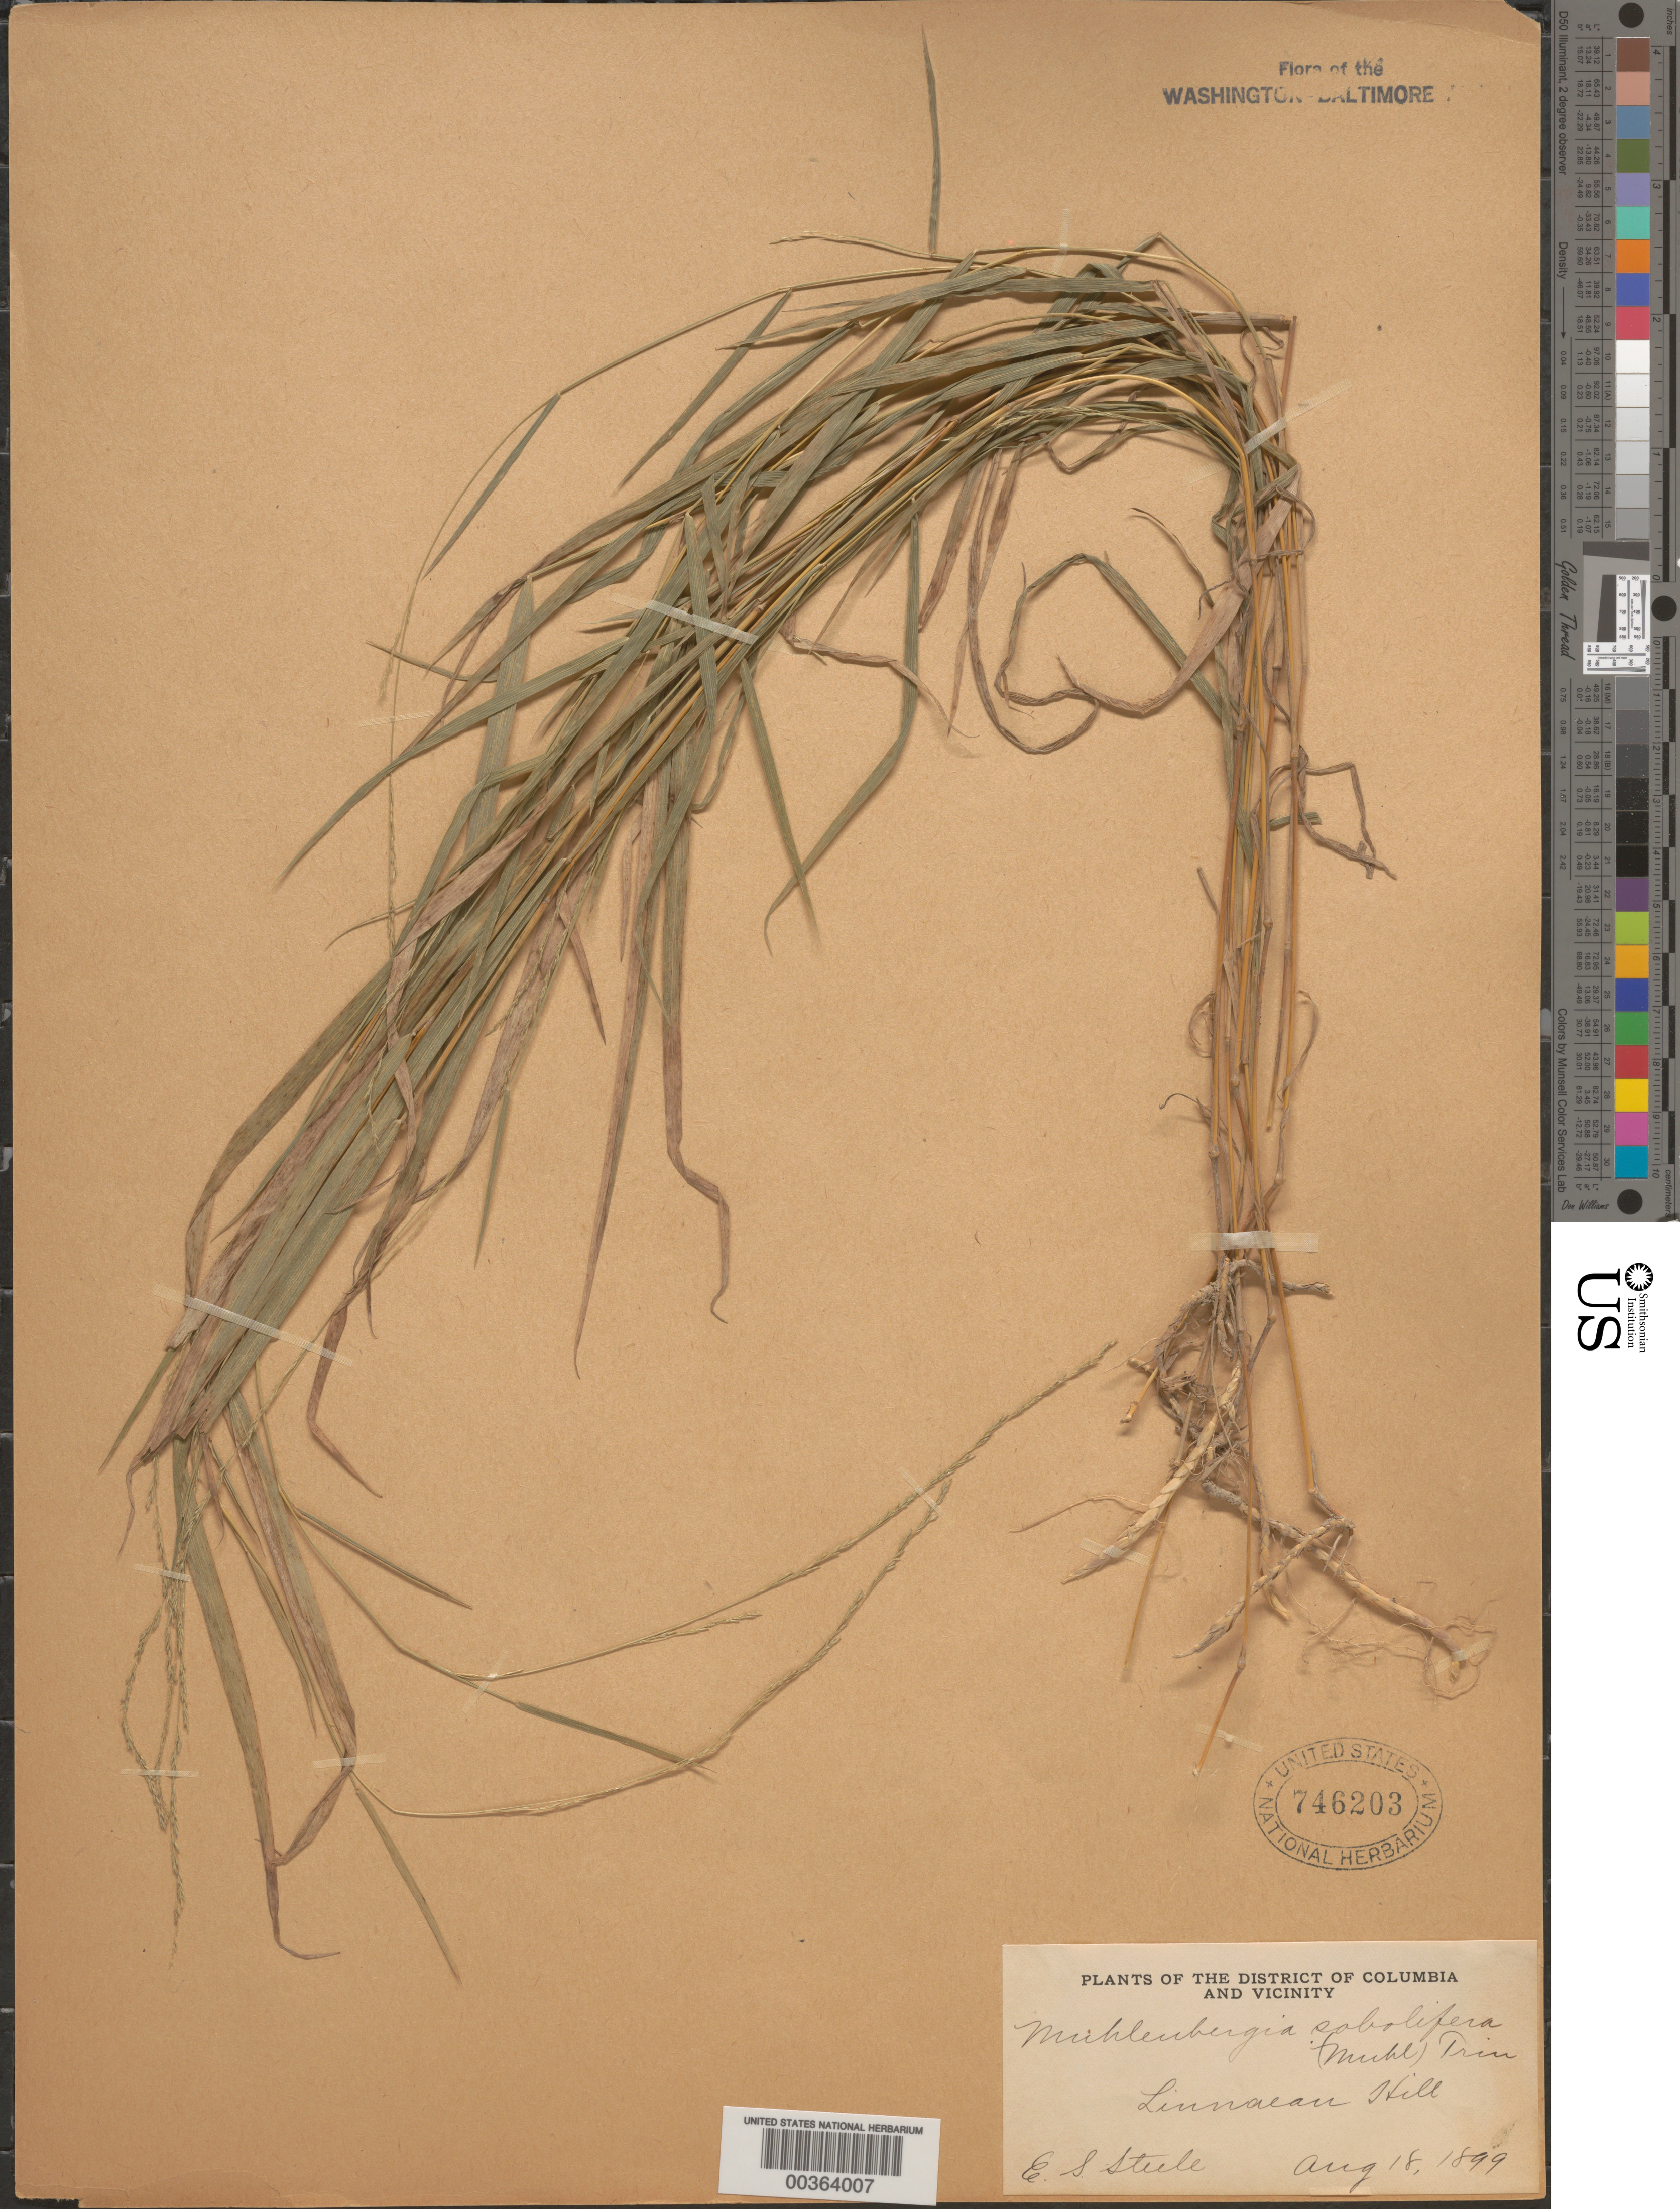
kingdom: Plantae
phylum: Tracheophyta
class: Liliopsida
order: Poales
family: Poaceae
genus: Muhlenbergia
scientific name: Muhlenbergia sobolifera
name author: (Muhl. ex Willd.) Trin.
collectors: E. Steele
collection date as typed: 18 Aug 1899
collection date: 1899-08-18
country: United States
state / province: District of Columbia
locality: Linnaean Hill Rock Creek Park and Vicinity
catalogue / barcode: US 746203